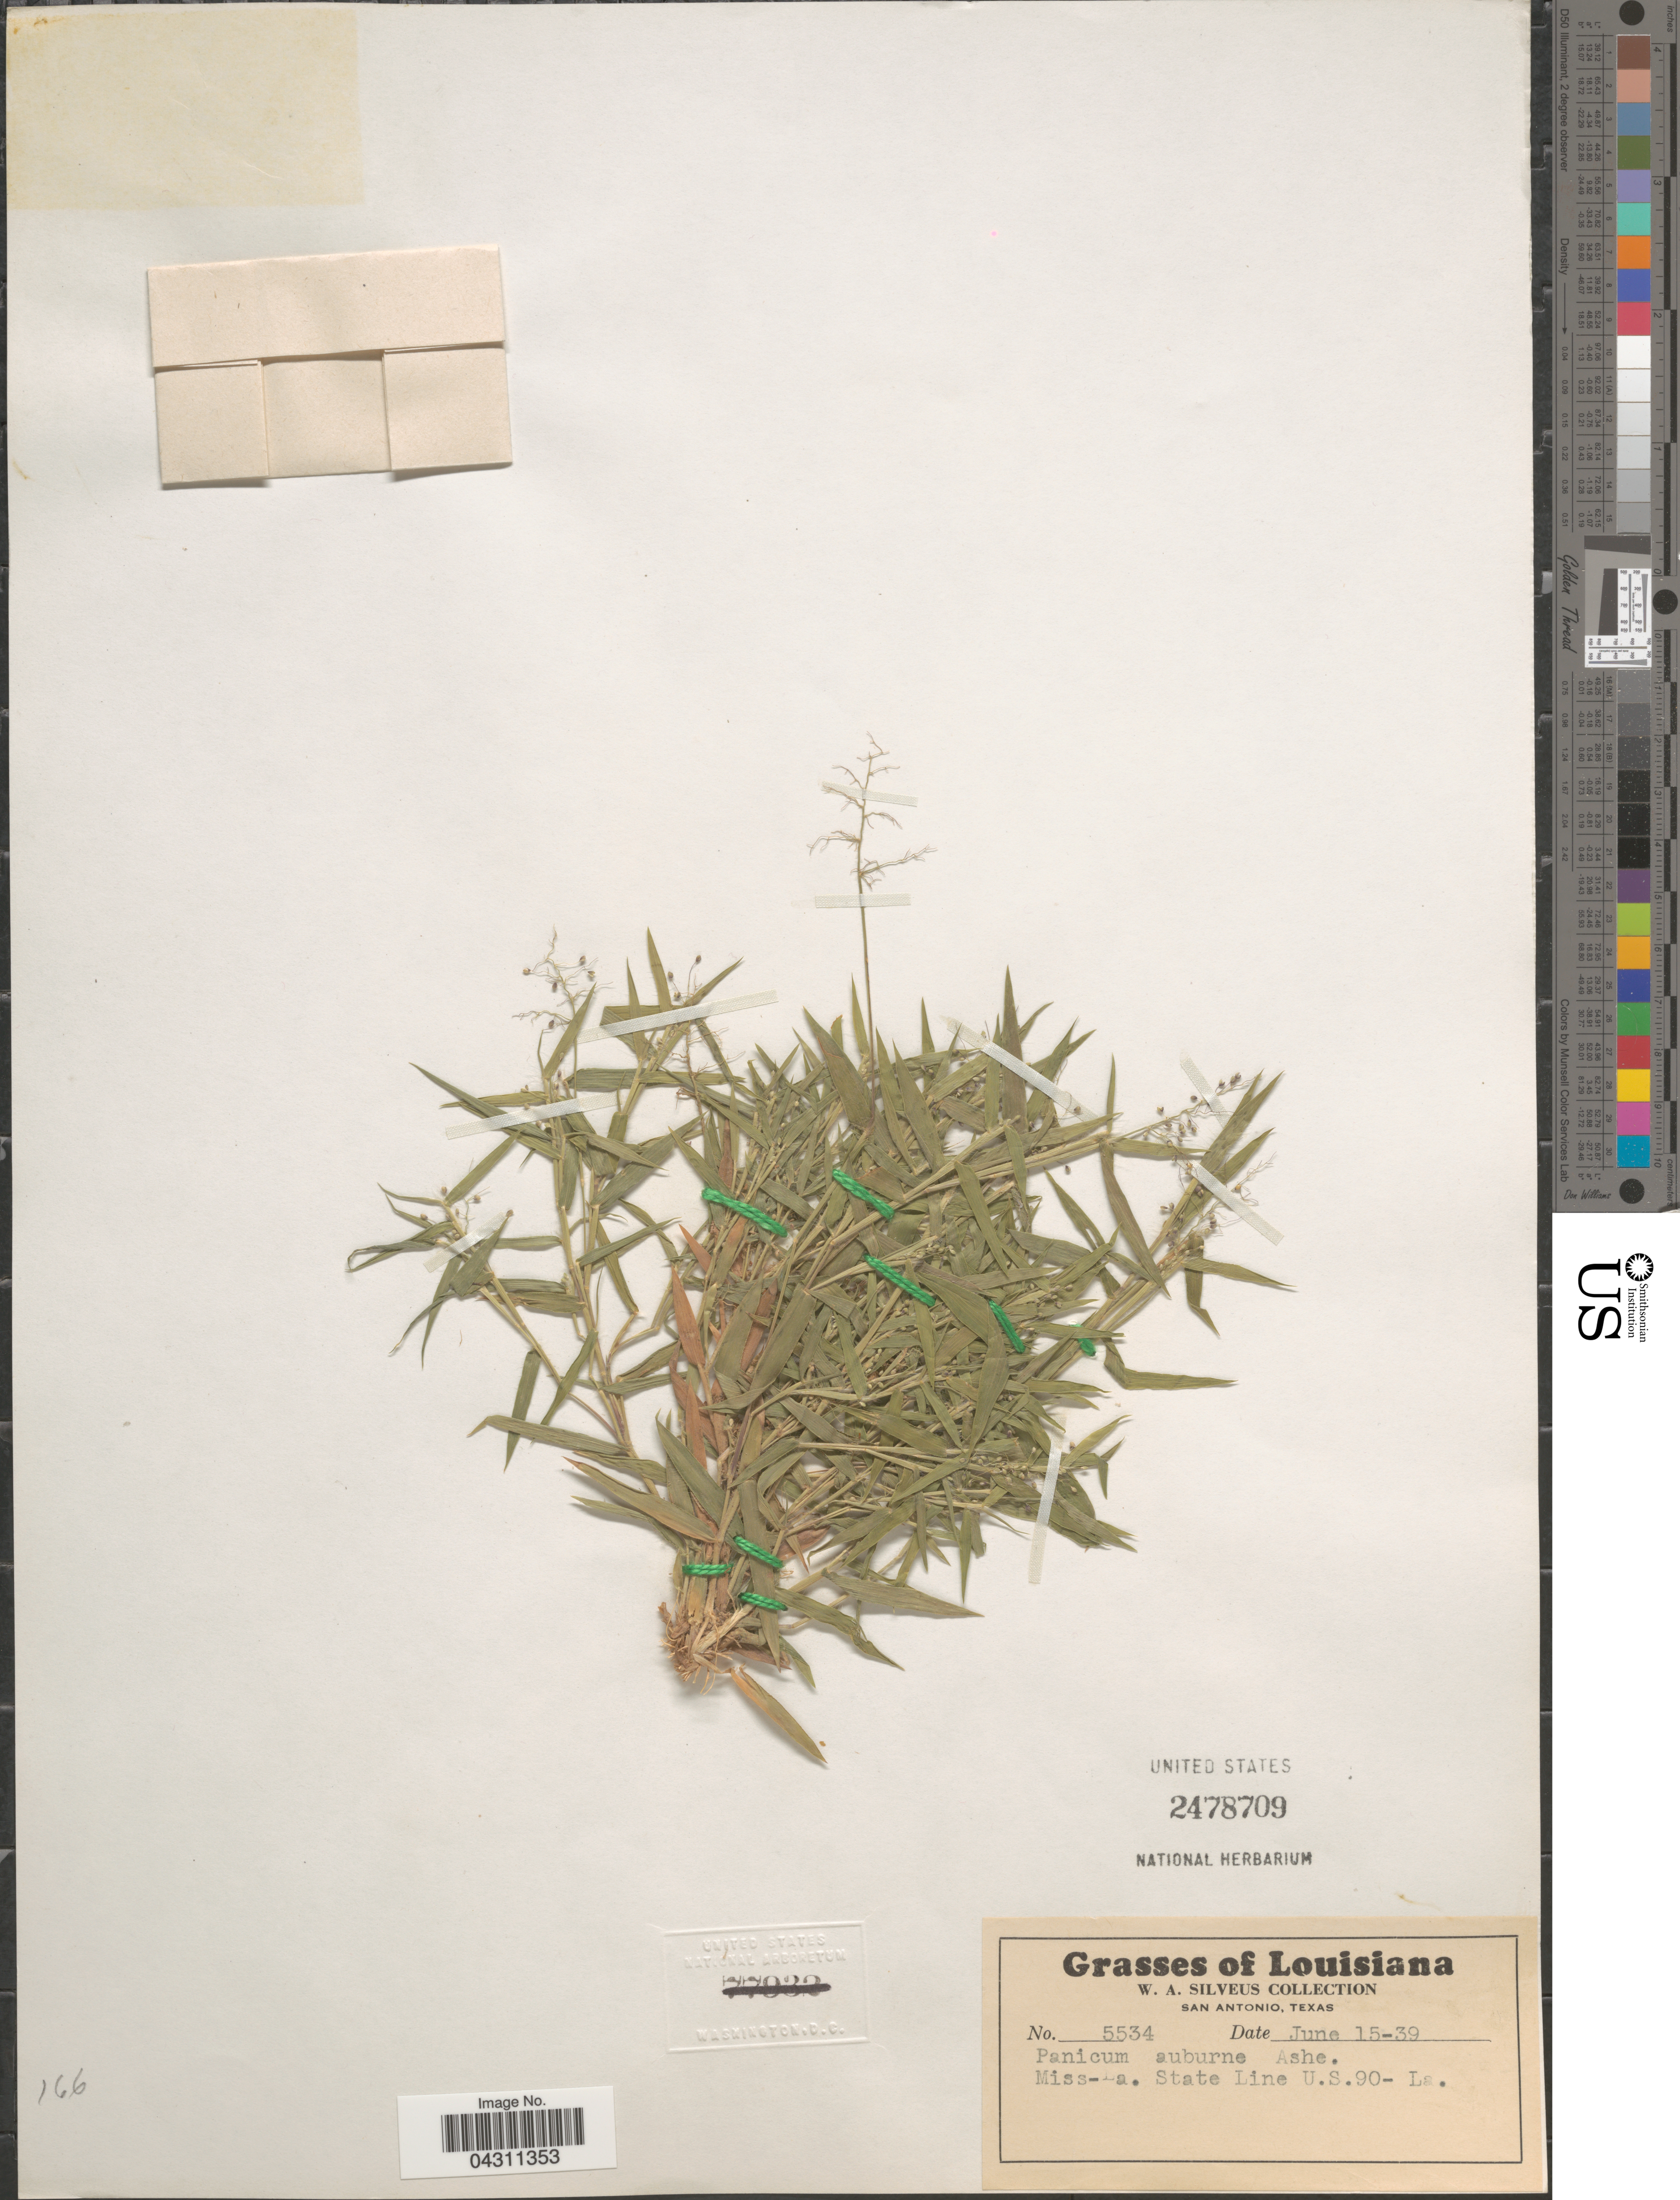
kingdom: Plantae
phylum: Tracheophyta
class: Liliopsida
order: Poales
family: Poaceae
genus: Dichanthelium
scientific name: Dichanthelium sphaerocarpon var. sphaerocarpon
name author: (Elliott) Gould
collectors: W. Silveus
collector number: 5534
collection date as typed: Transcribed d/m/y: 15/6/39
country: United States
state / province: Louisiana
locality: Miss-La. State Line U.S.90.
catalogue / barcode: US 2478709